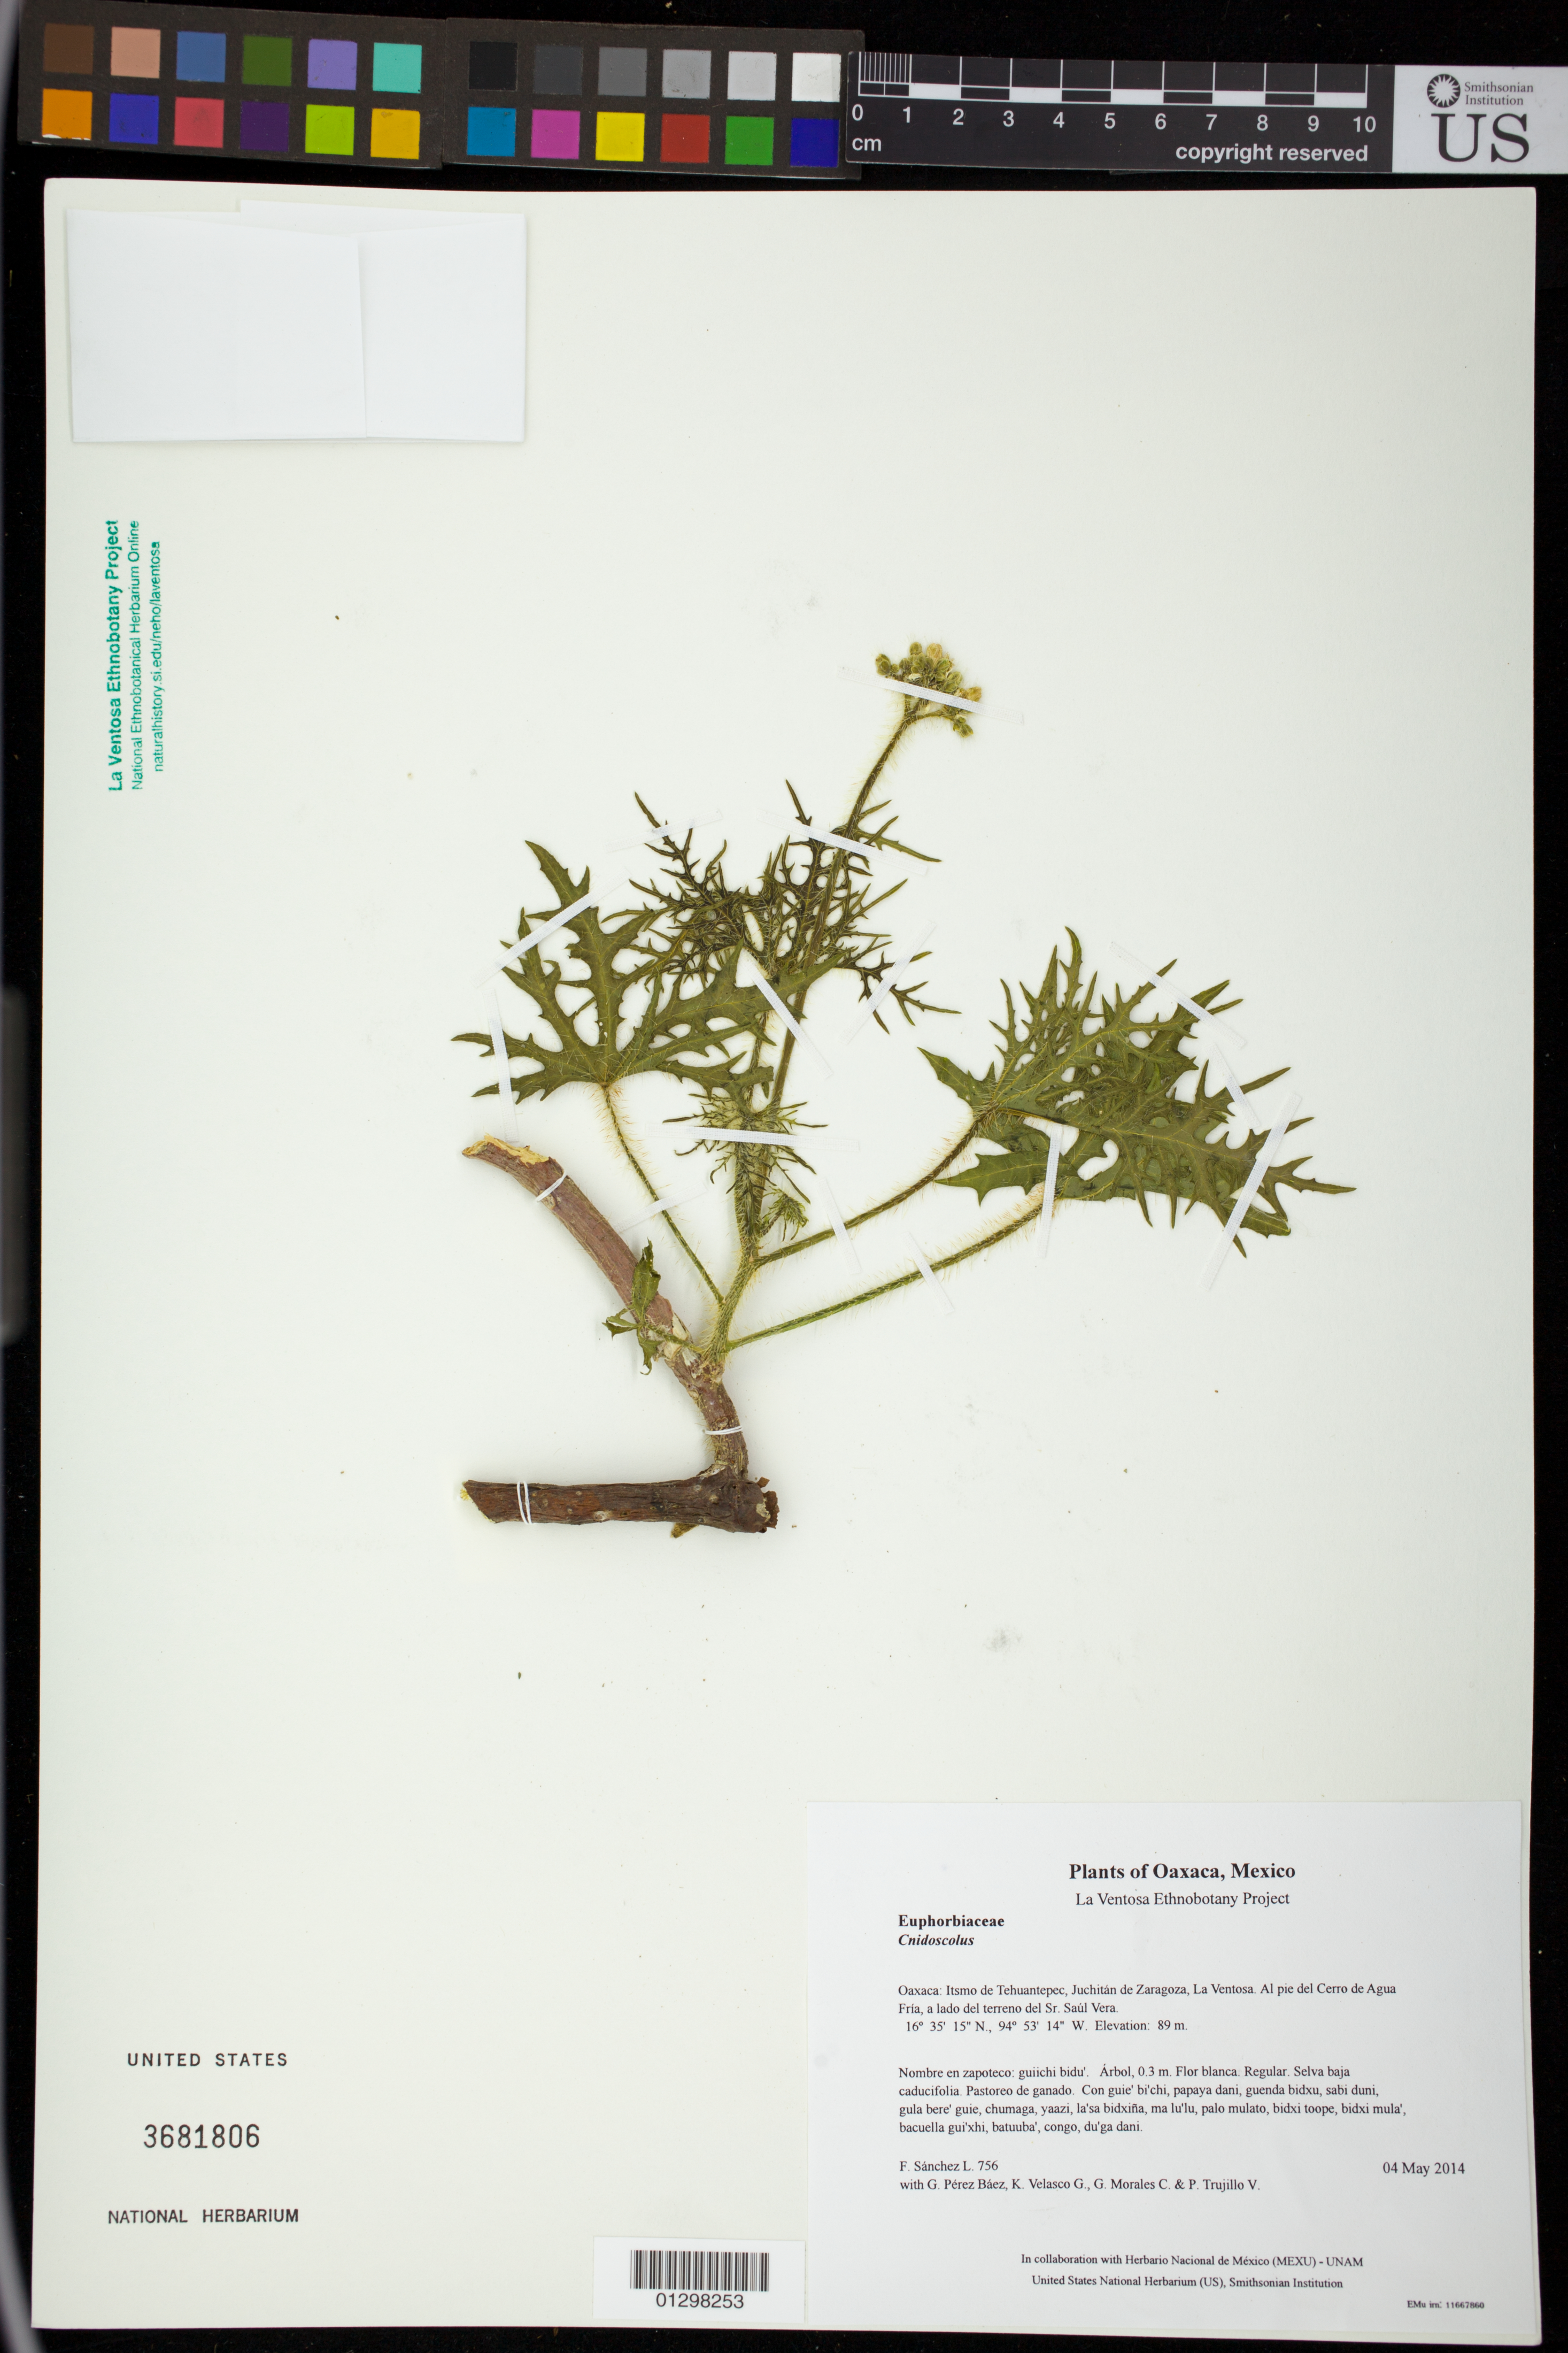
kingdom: Plantae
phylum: Tracheophyta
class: Magnoliopsida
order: Malpighiales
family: Euphorbiaceae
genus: Cnidoscolus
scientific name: Cnidoscolus sp.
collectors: F. Sánchez L., G. Pérez Báez, K. Velasco G., G. Morales C. & P. Trujillo V.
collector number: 756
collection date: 2014-05-04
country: Mexico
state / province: Oaxaca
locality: Itsmo de Tehuantepec, Juchitán de Zaragoza, La Ventosa. Al pie del Cerro de Agua Fría, a lado del terreno del Sr. Saúl Vera.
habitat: Selva baja caducifolia. Pastoreo de ganado.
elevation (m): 89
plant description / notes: JEBOT, MEXU, SERO, US; Yaga. 0.3 m. Guie' naquichi'. Nuu.; mala mujer, ortiga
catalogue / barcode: US 3681806